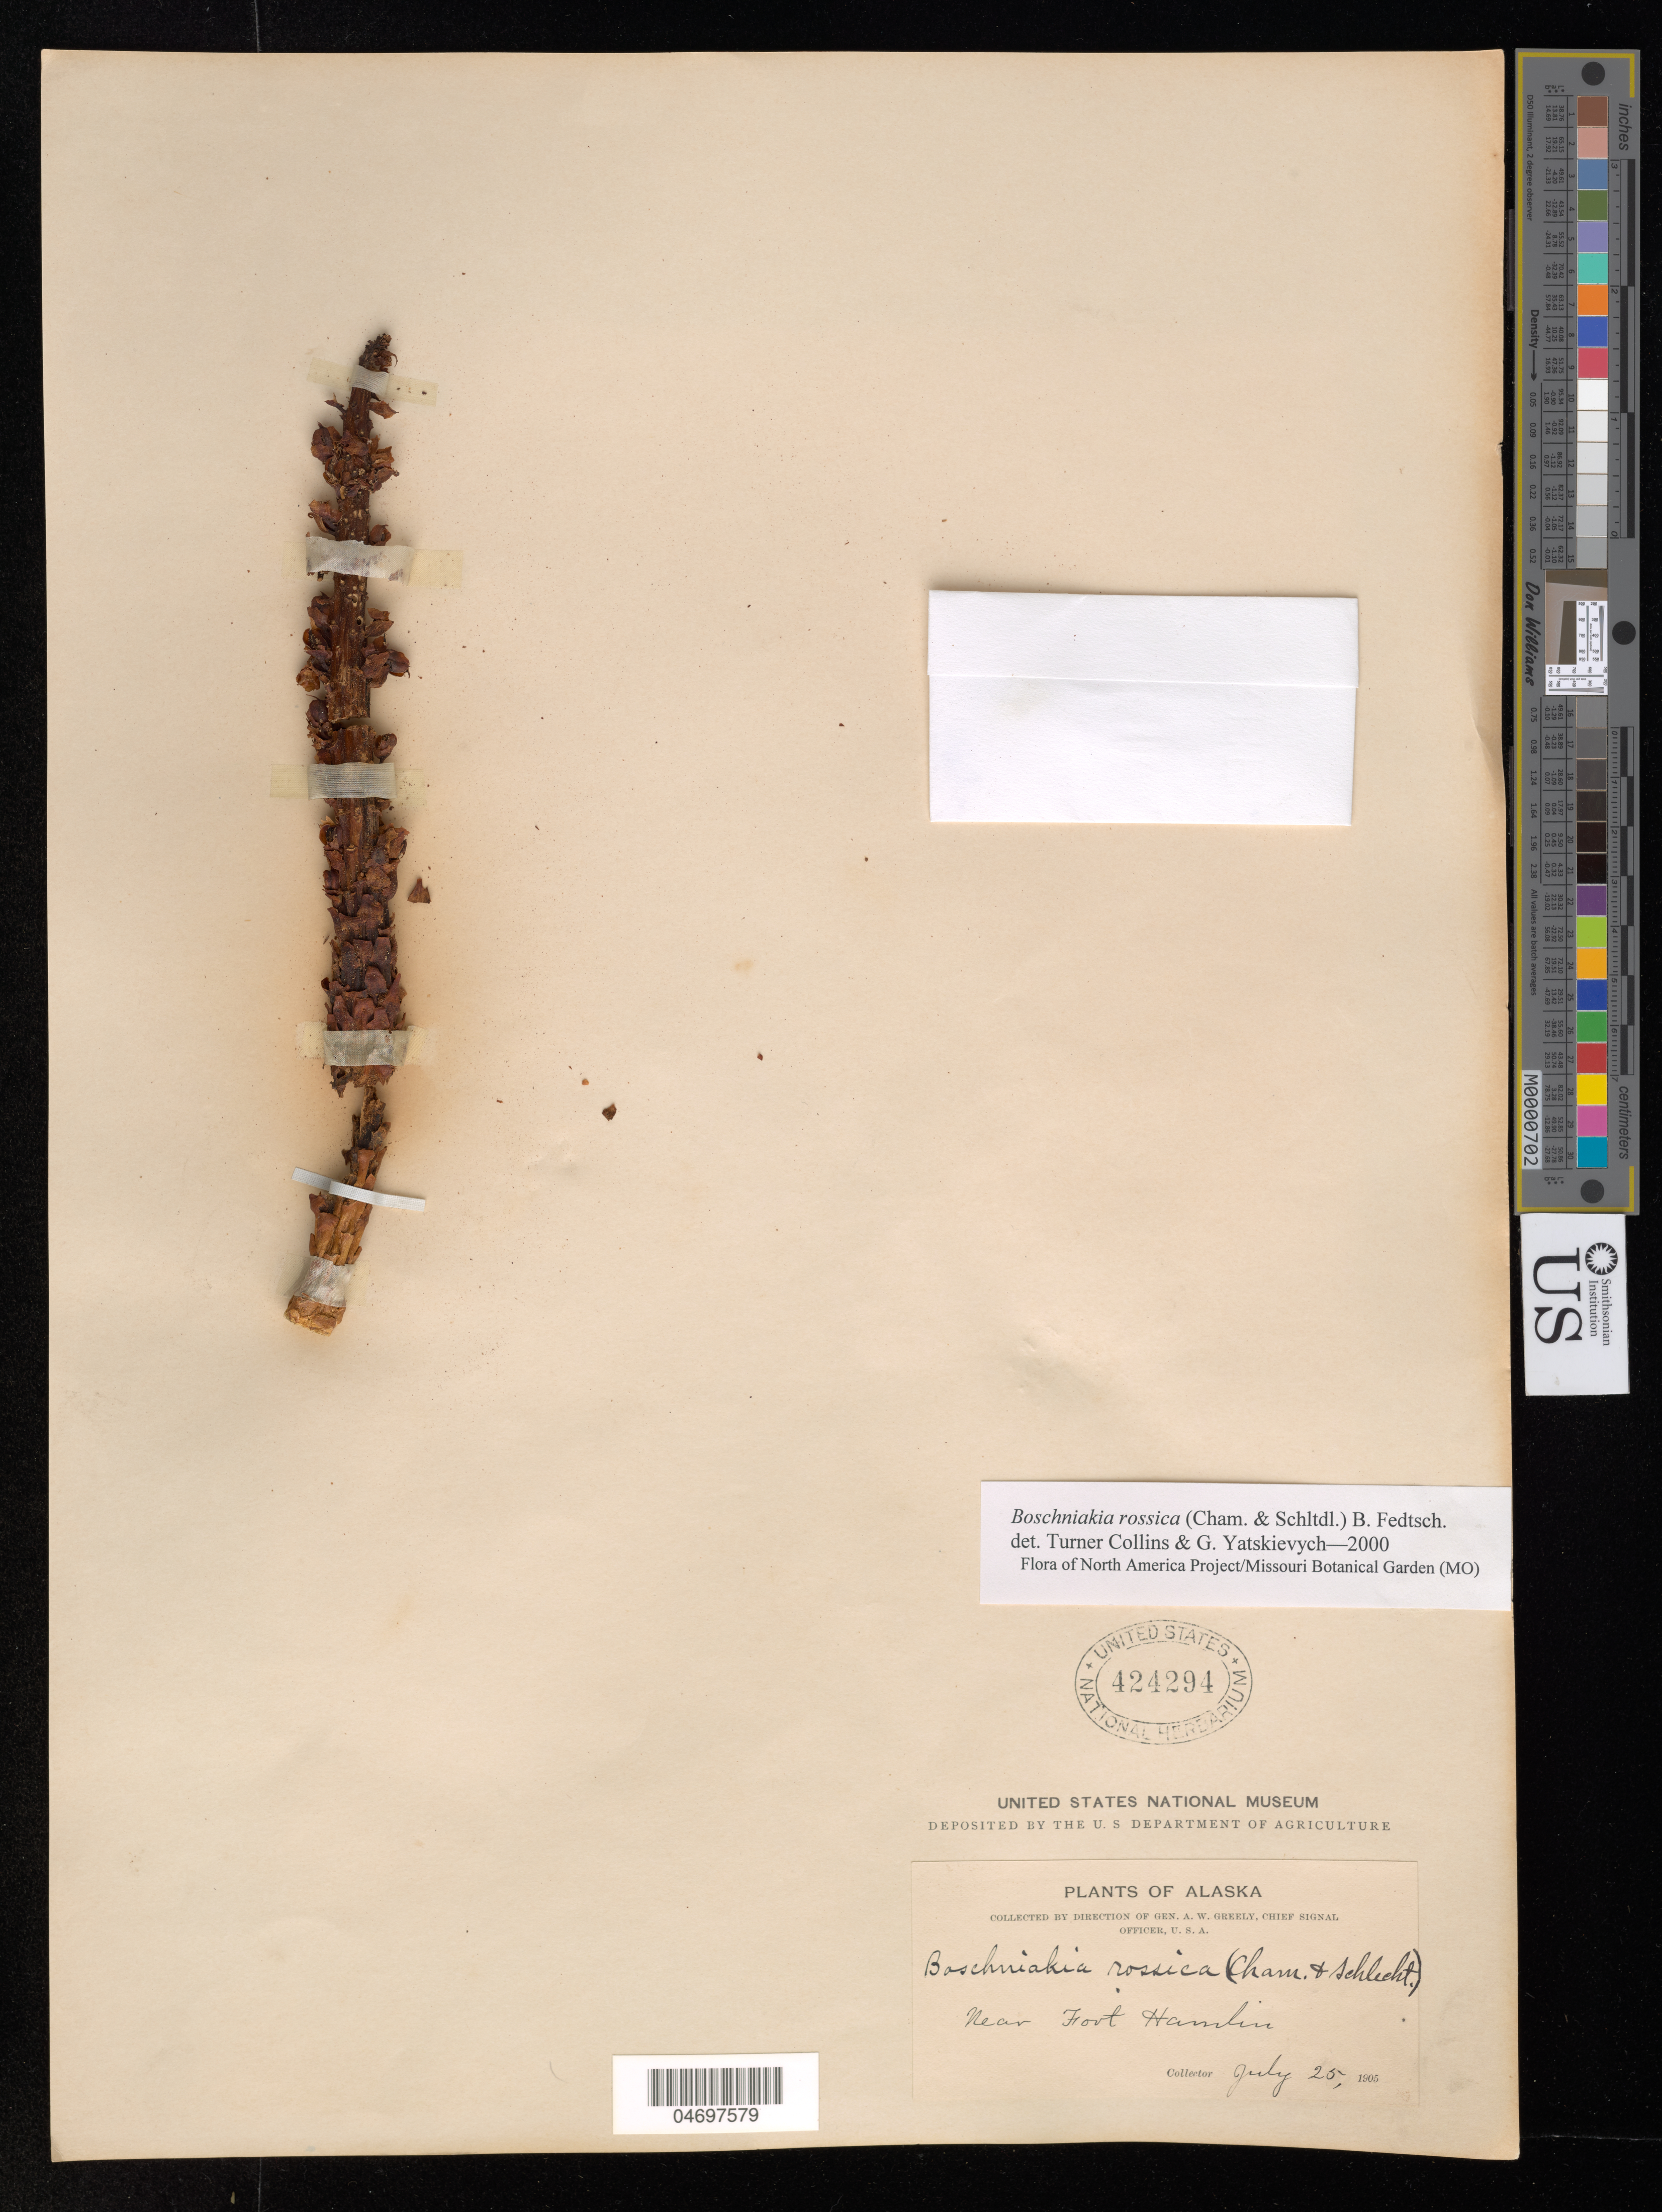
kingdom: Plantae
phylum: Tracheophyta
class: Magnoliopsida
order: Lamiales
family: Orobanchaceae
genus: Boschniakia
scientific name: Boschniakia rossica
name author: (Cham. & Schltdl.) B. Fedtsch.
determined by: Collins, L. T.; Yatskievych, G. A.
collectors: A. Greely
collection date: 1905-07-25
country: United States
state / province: Alaska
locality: Near Fort Hamlin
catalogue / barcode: US 424294